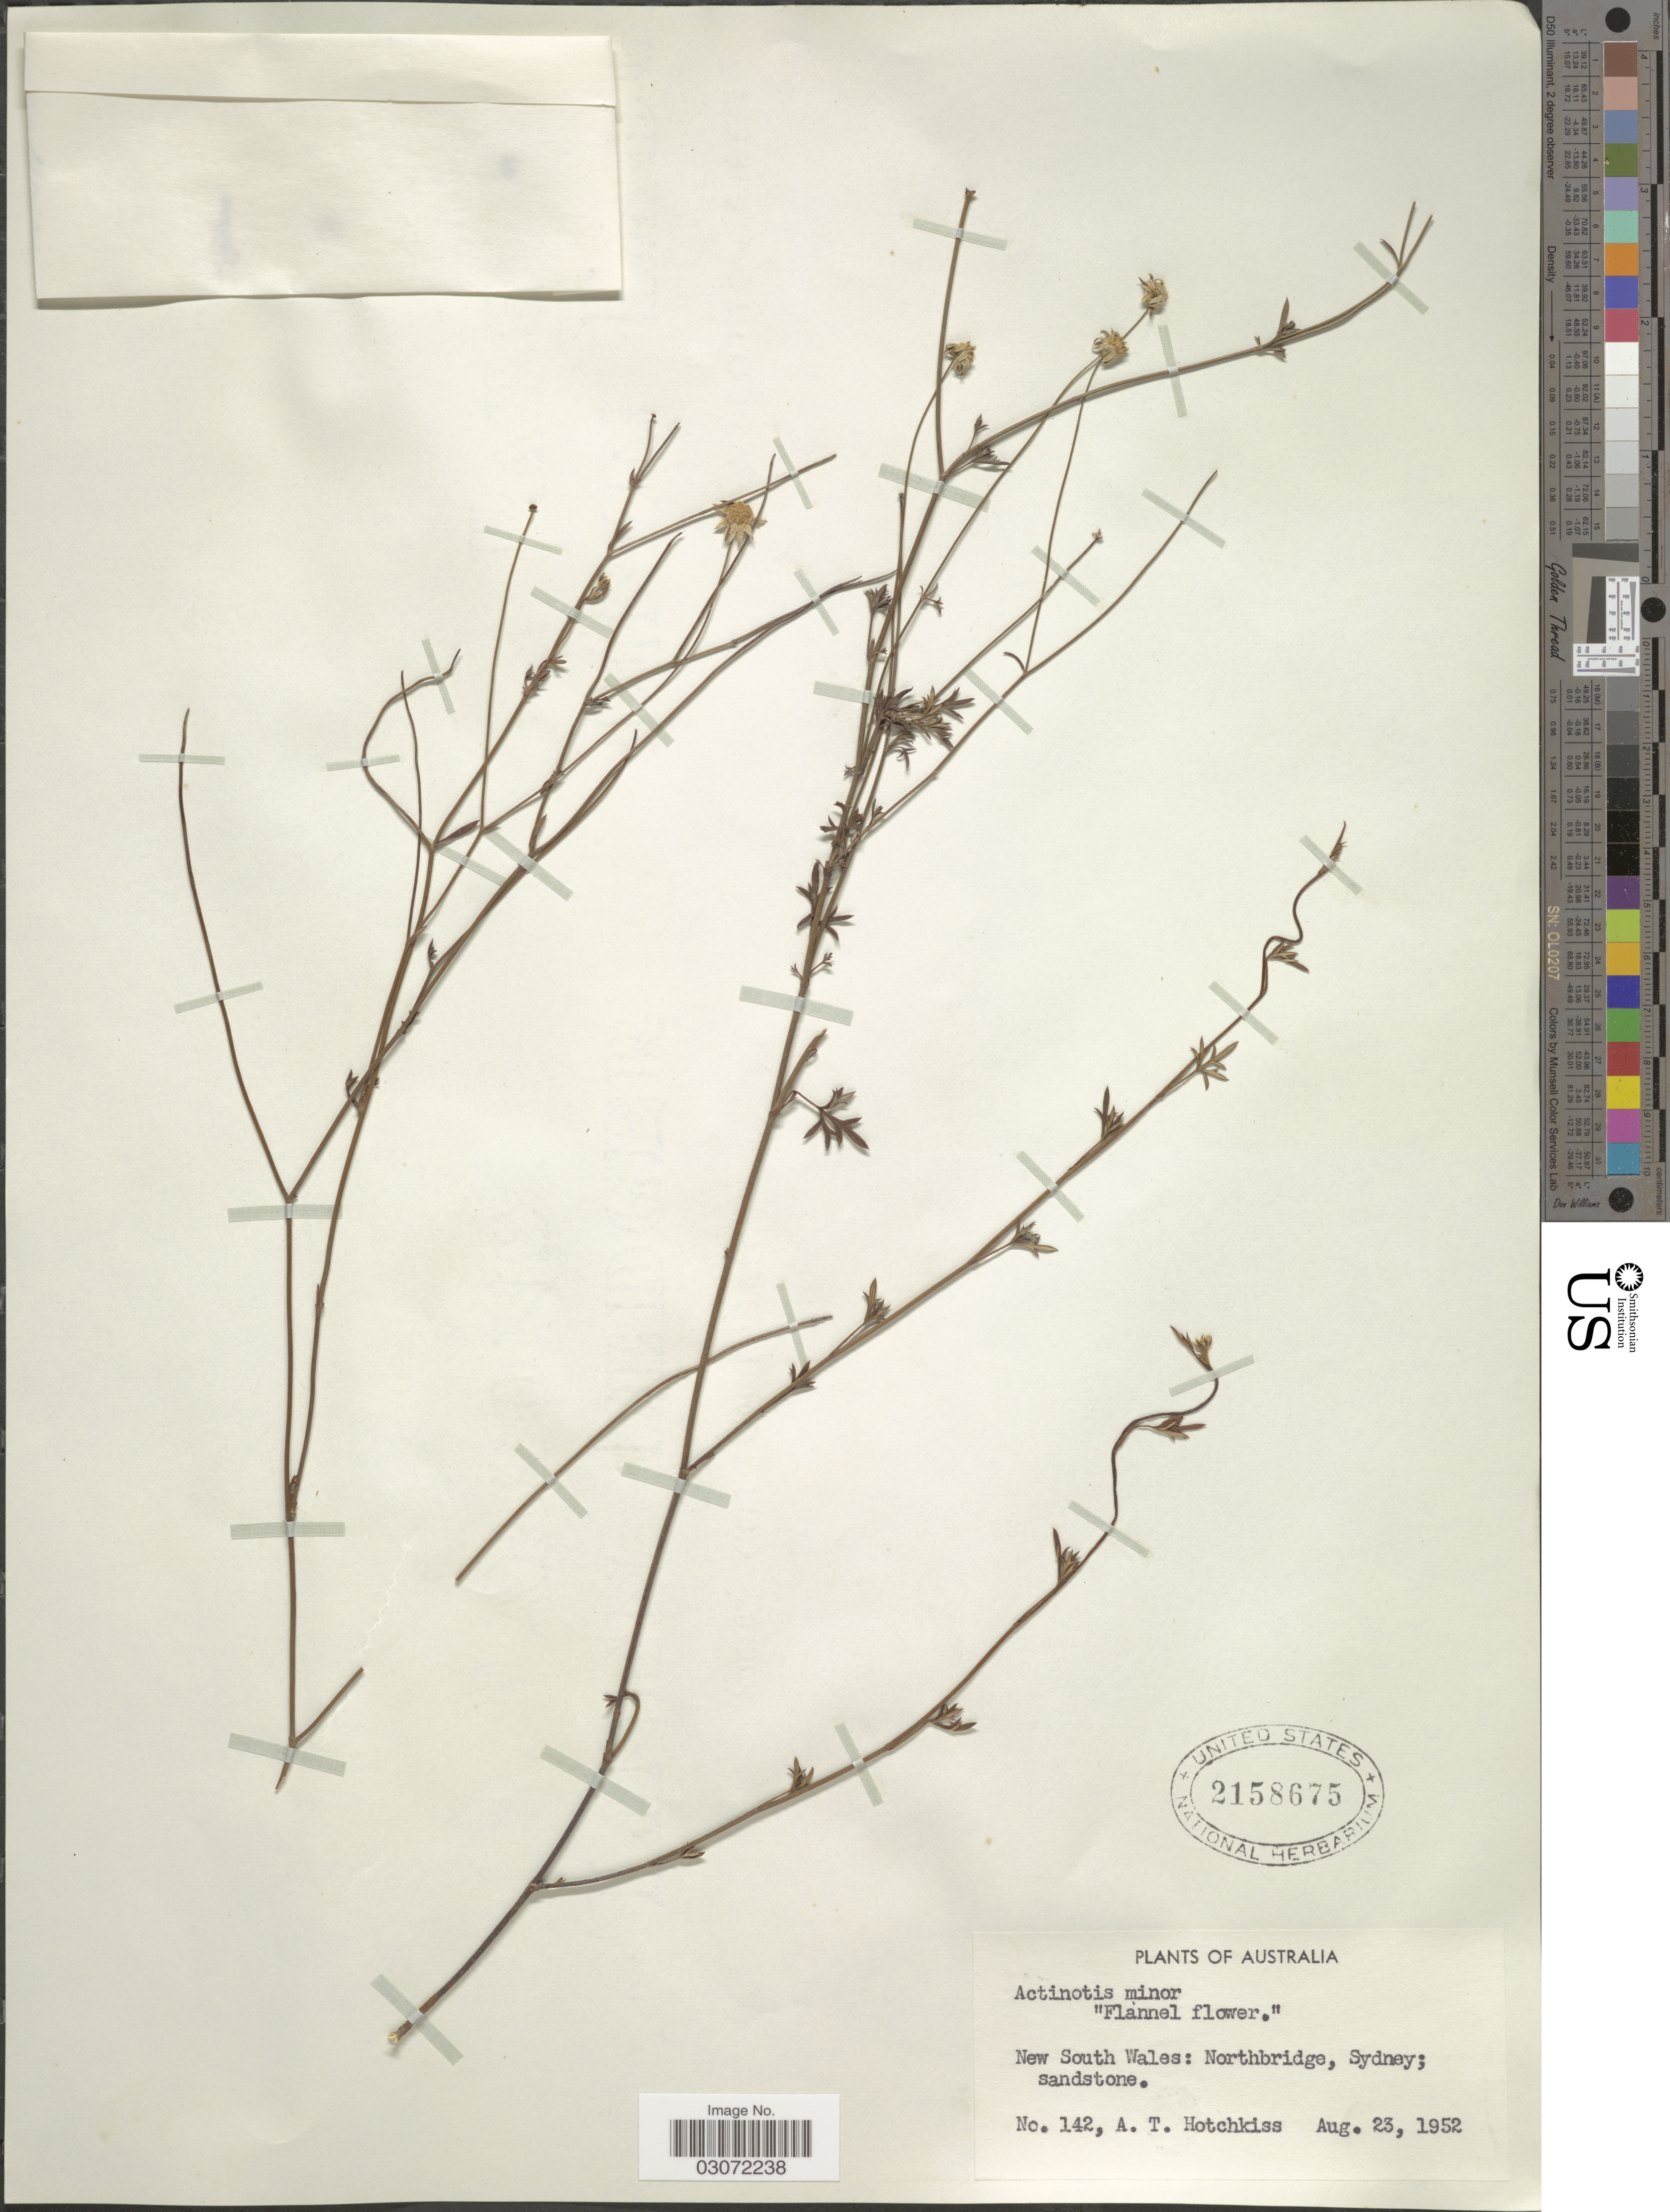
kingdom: Plantae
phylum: Tracheophyta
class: Magnoliopsida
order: Apiales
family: Apiaceae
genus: Actinotus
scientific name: Actinotus minor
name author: (Sm.) DC.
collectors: A. Hotchkiss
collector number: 142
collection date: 1952-08-23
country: Australia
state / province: New South Wales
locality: Northbridge, Sydney.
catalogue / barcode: US 2158675